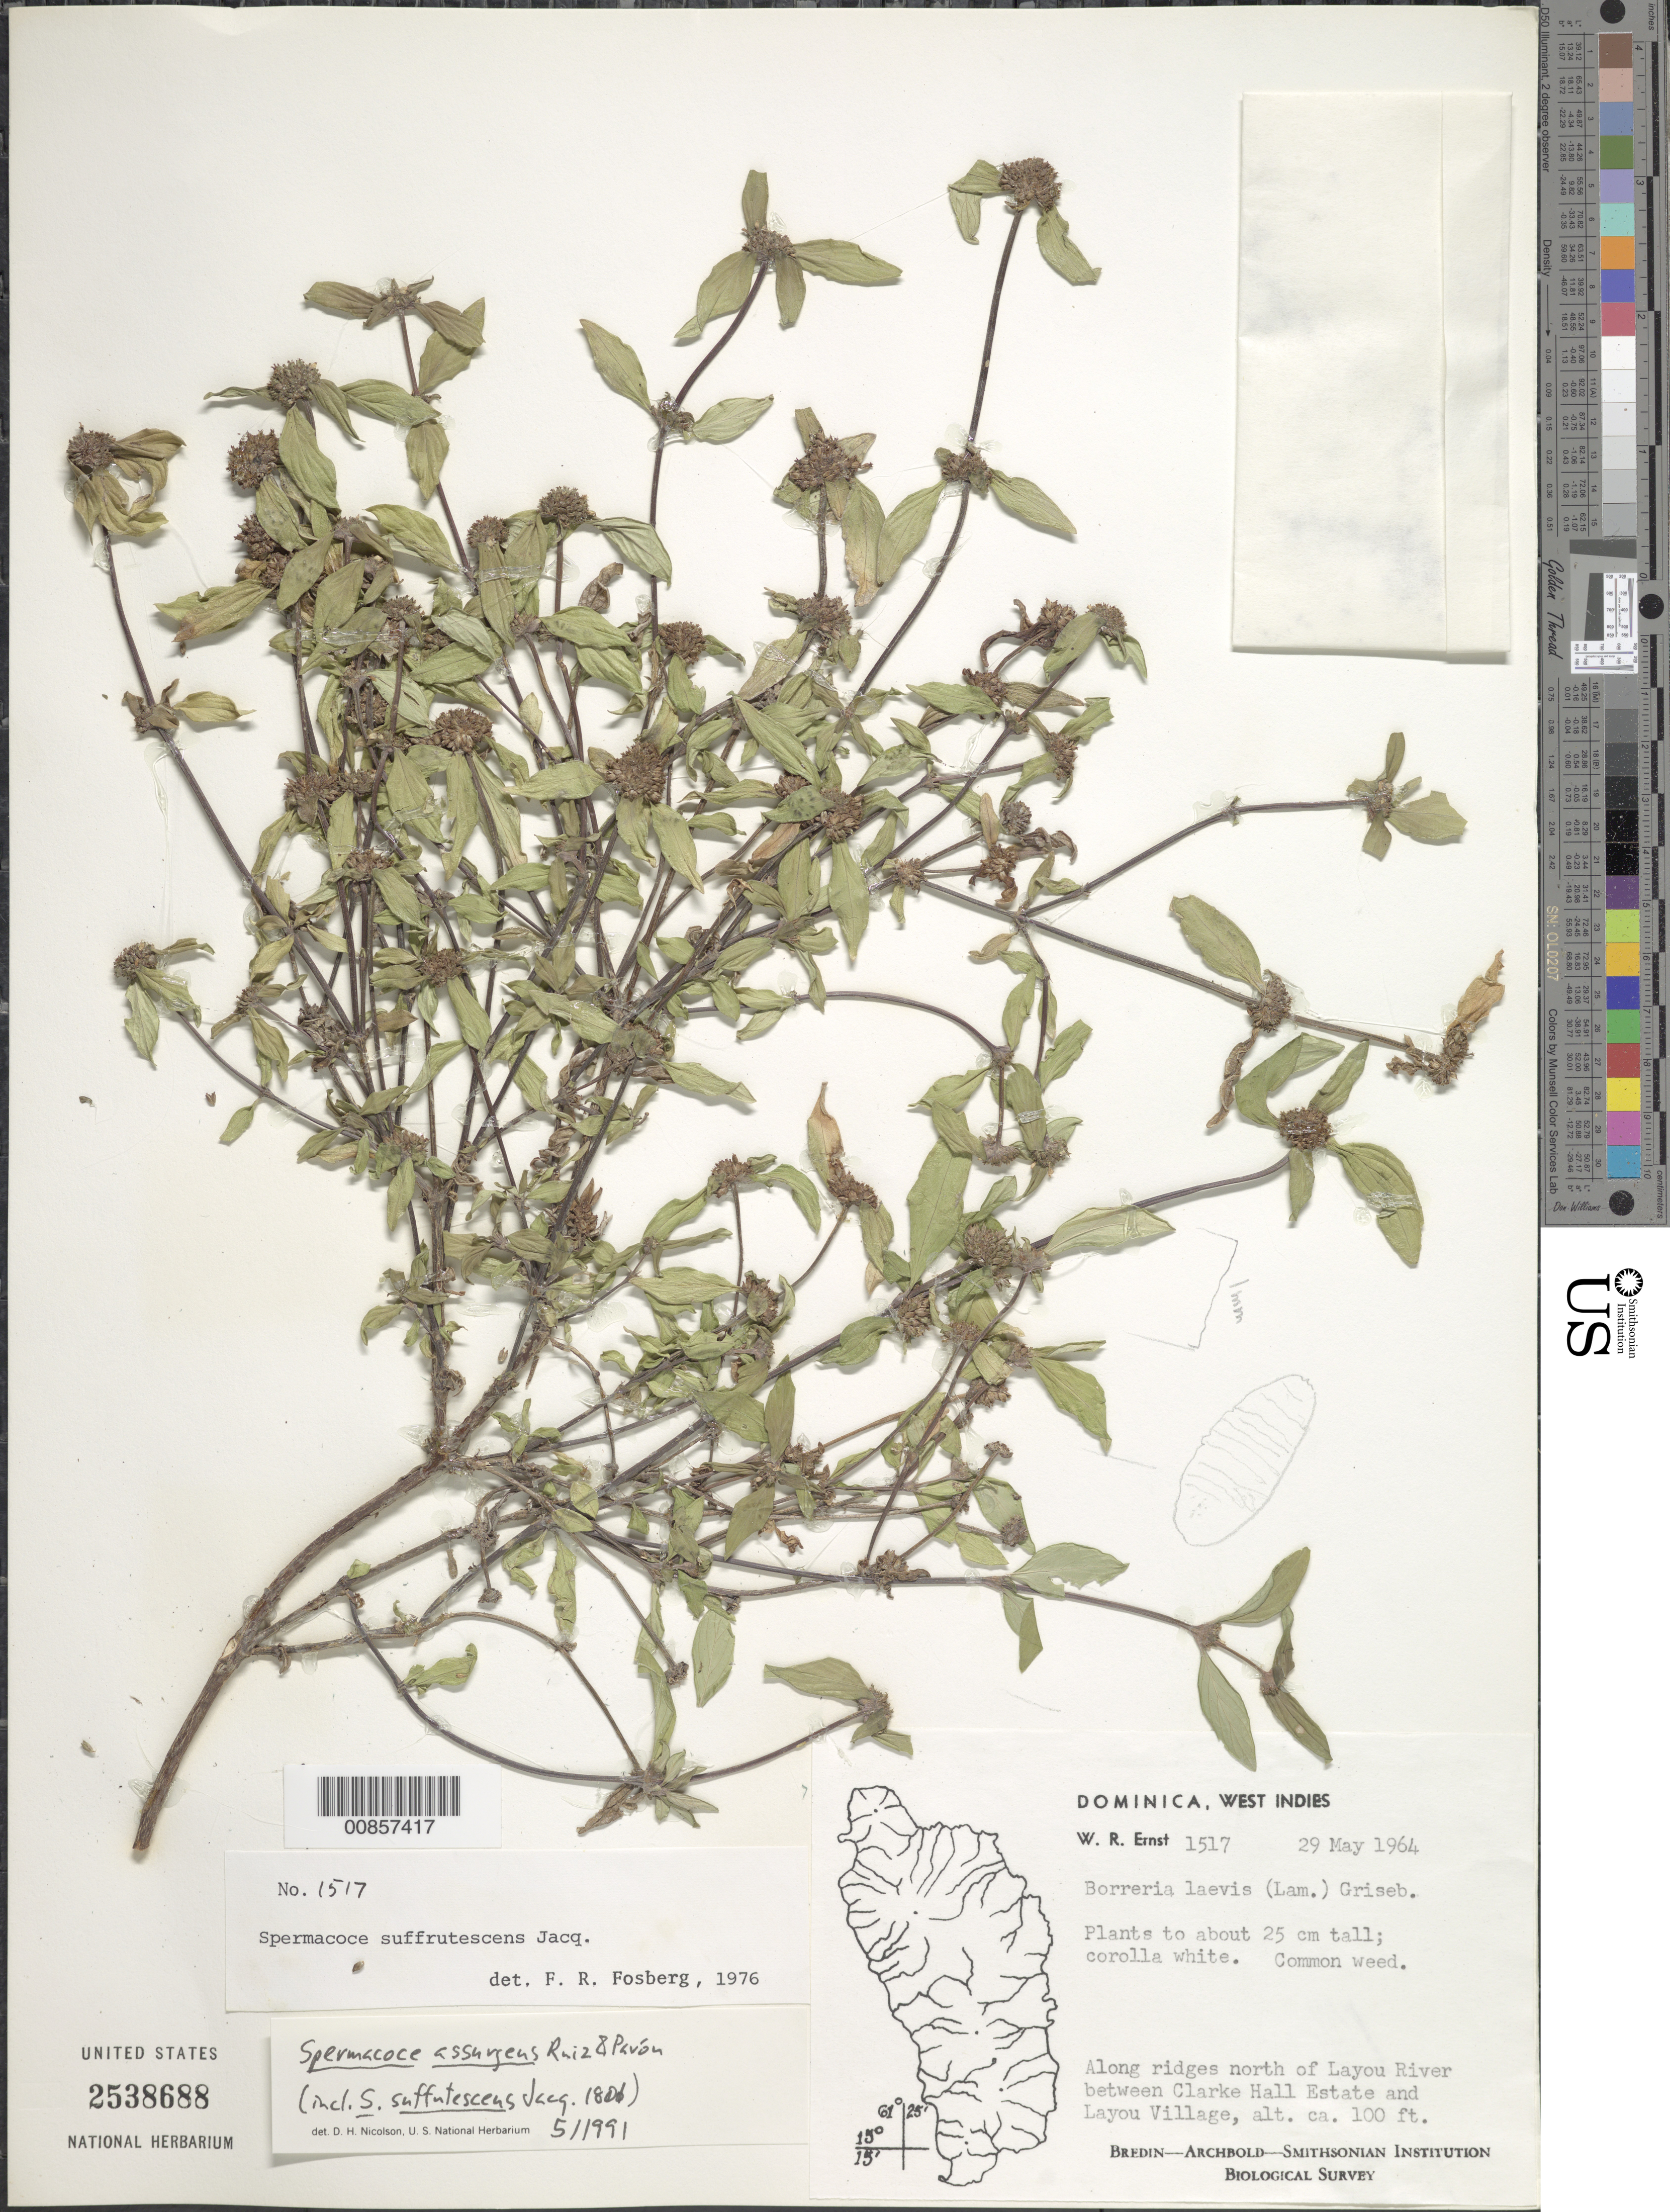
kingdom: Plantae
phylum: Tracheophyta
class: Magnoliopsida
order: Gentianales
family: Rubiaceae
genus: Spermacoce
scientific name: Spermacoce remota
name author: Lam.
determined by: Nicolson, Dan H.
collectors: W. R. Ernst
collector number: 1517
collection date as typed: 29 May 1964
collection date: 1964-05-29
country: Dominica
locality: Along ridges north of Layou River, between Clarke Hall Estate and Layou Village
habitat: Along ridges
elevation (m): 30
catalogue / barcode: US 2538688